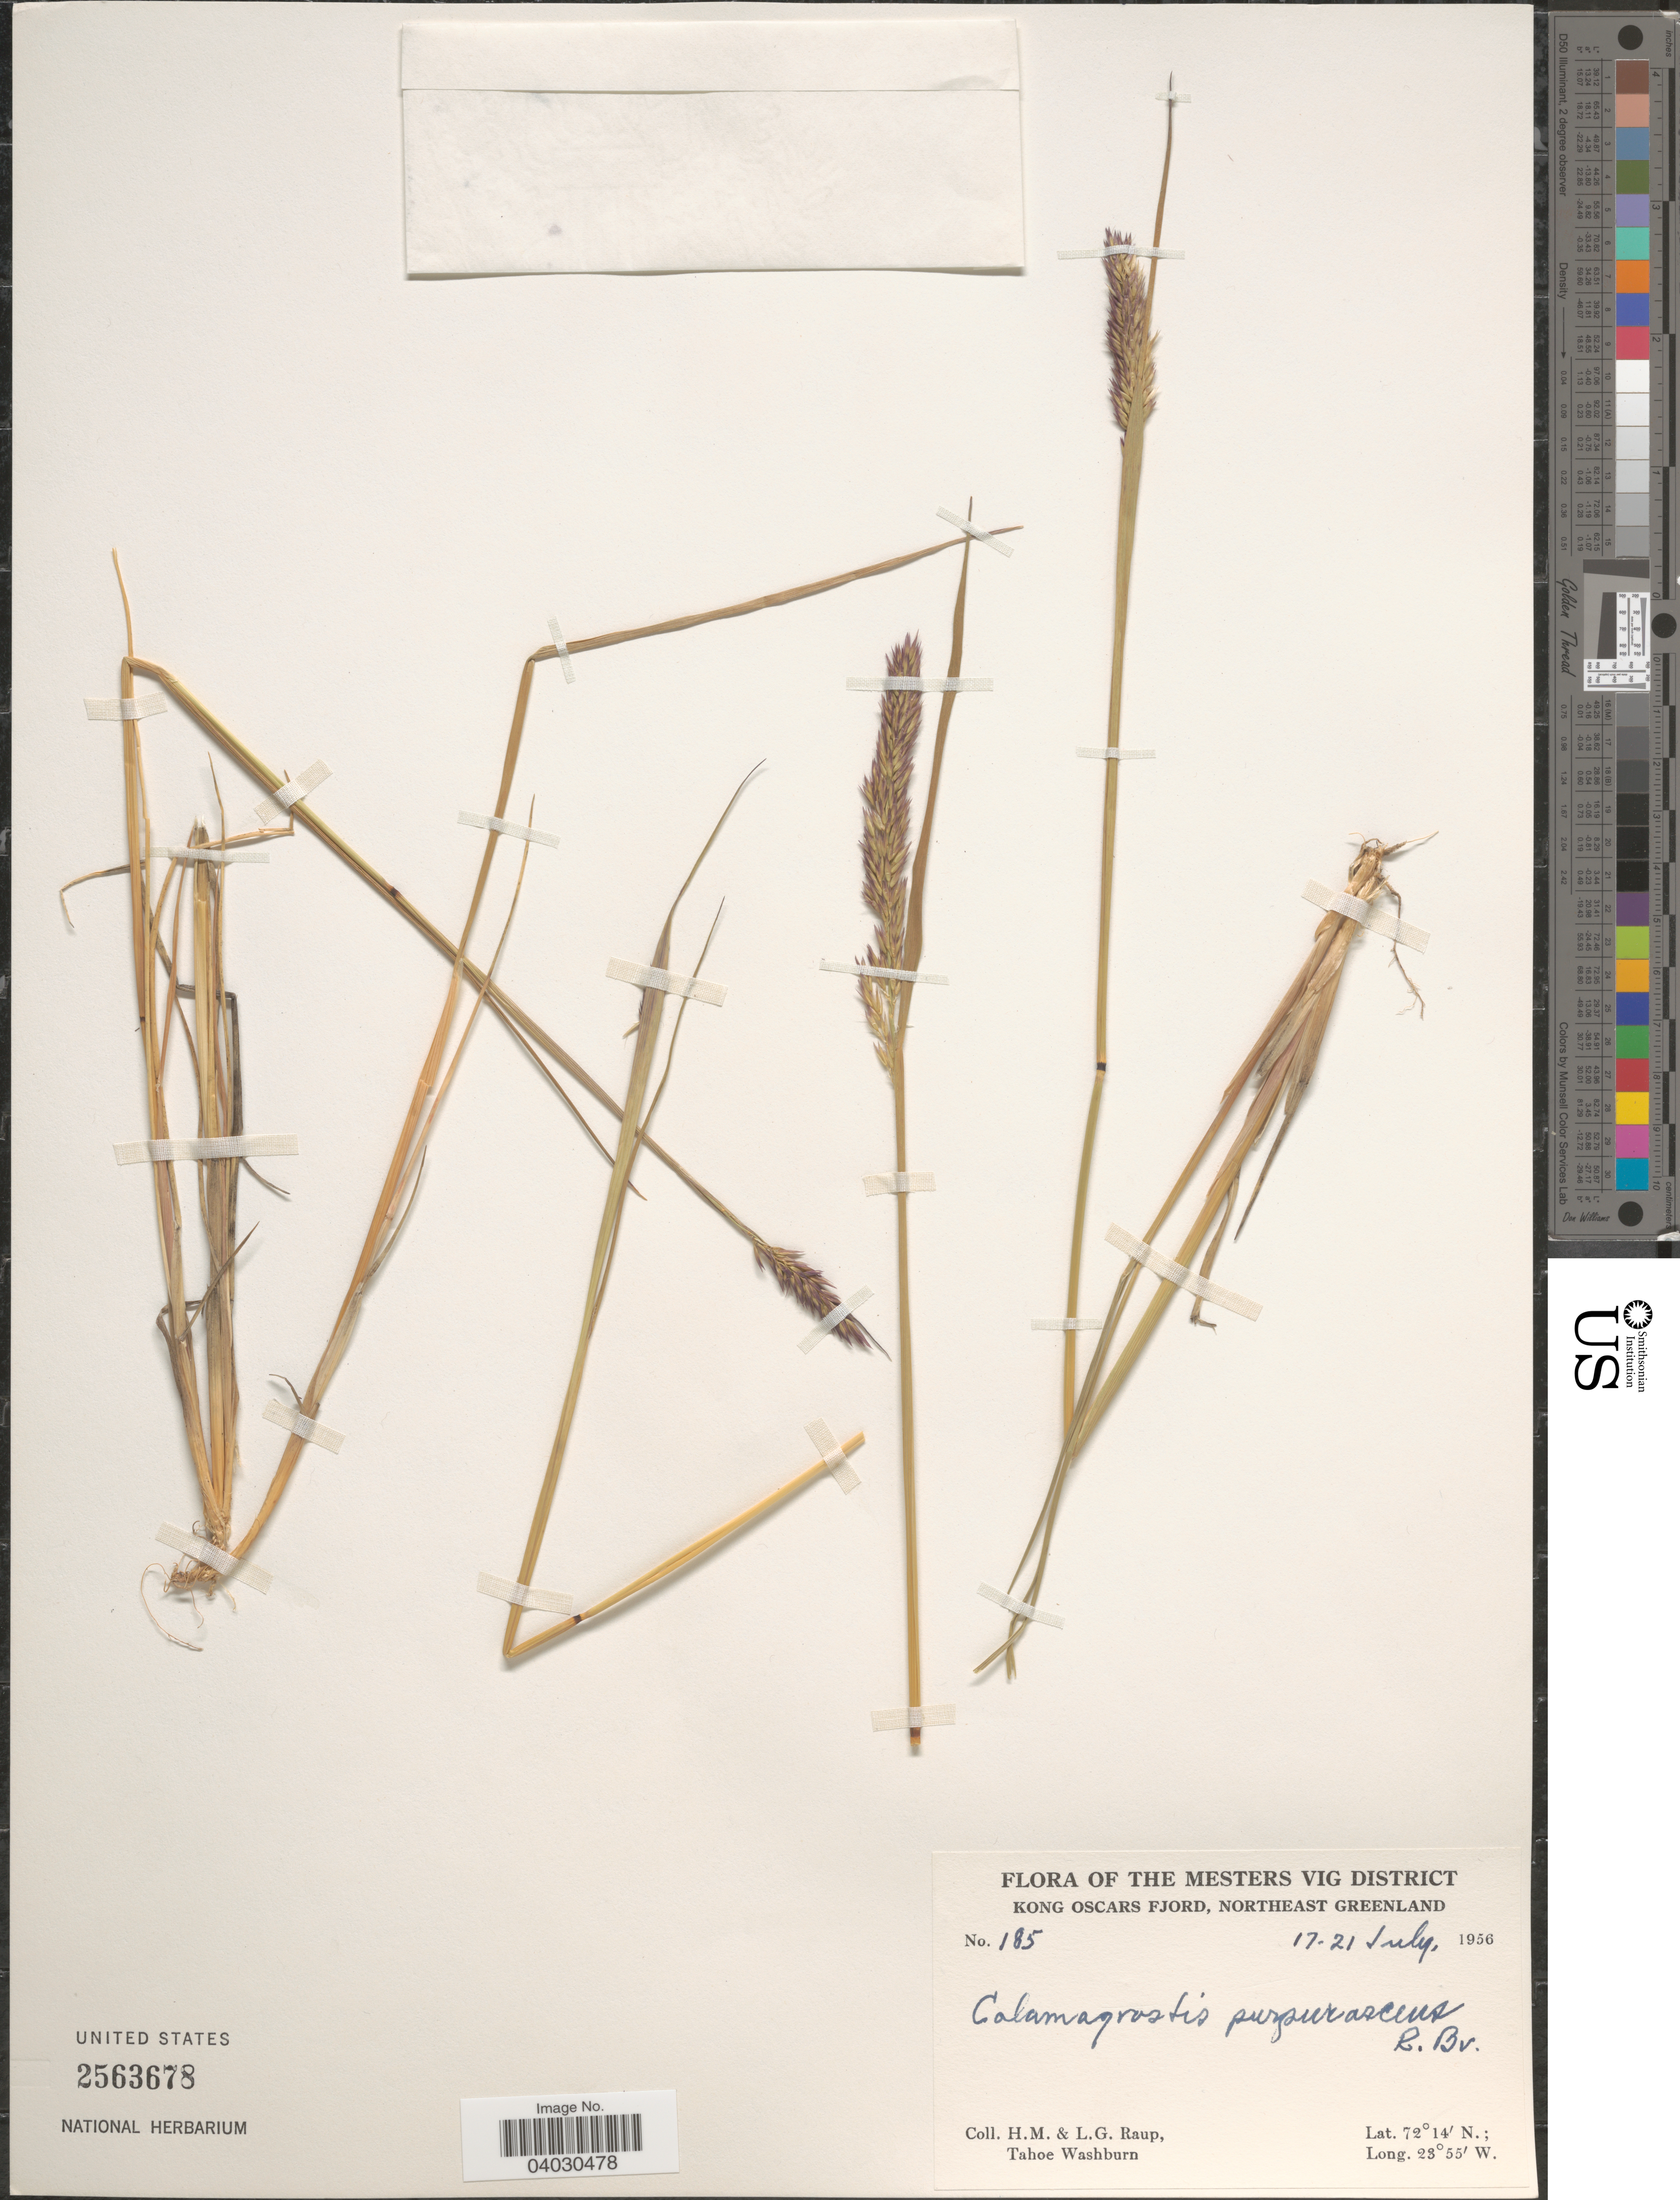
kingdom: Plantae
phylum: Tracheophyta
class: Liliopsida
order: Poales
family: Poaceae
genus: Calamagrostis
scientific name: Calamagrostis purpurascens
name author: R. Br.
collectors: H. Raup & L. Raup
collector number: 185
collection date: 1956-07-17/1956-07-21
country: Greenland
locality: Mesters Vig District. Kong Oscars Fjord, Northeast Greenland.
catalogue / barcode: US 2563678